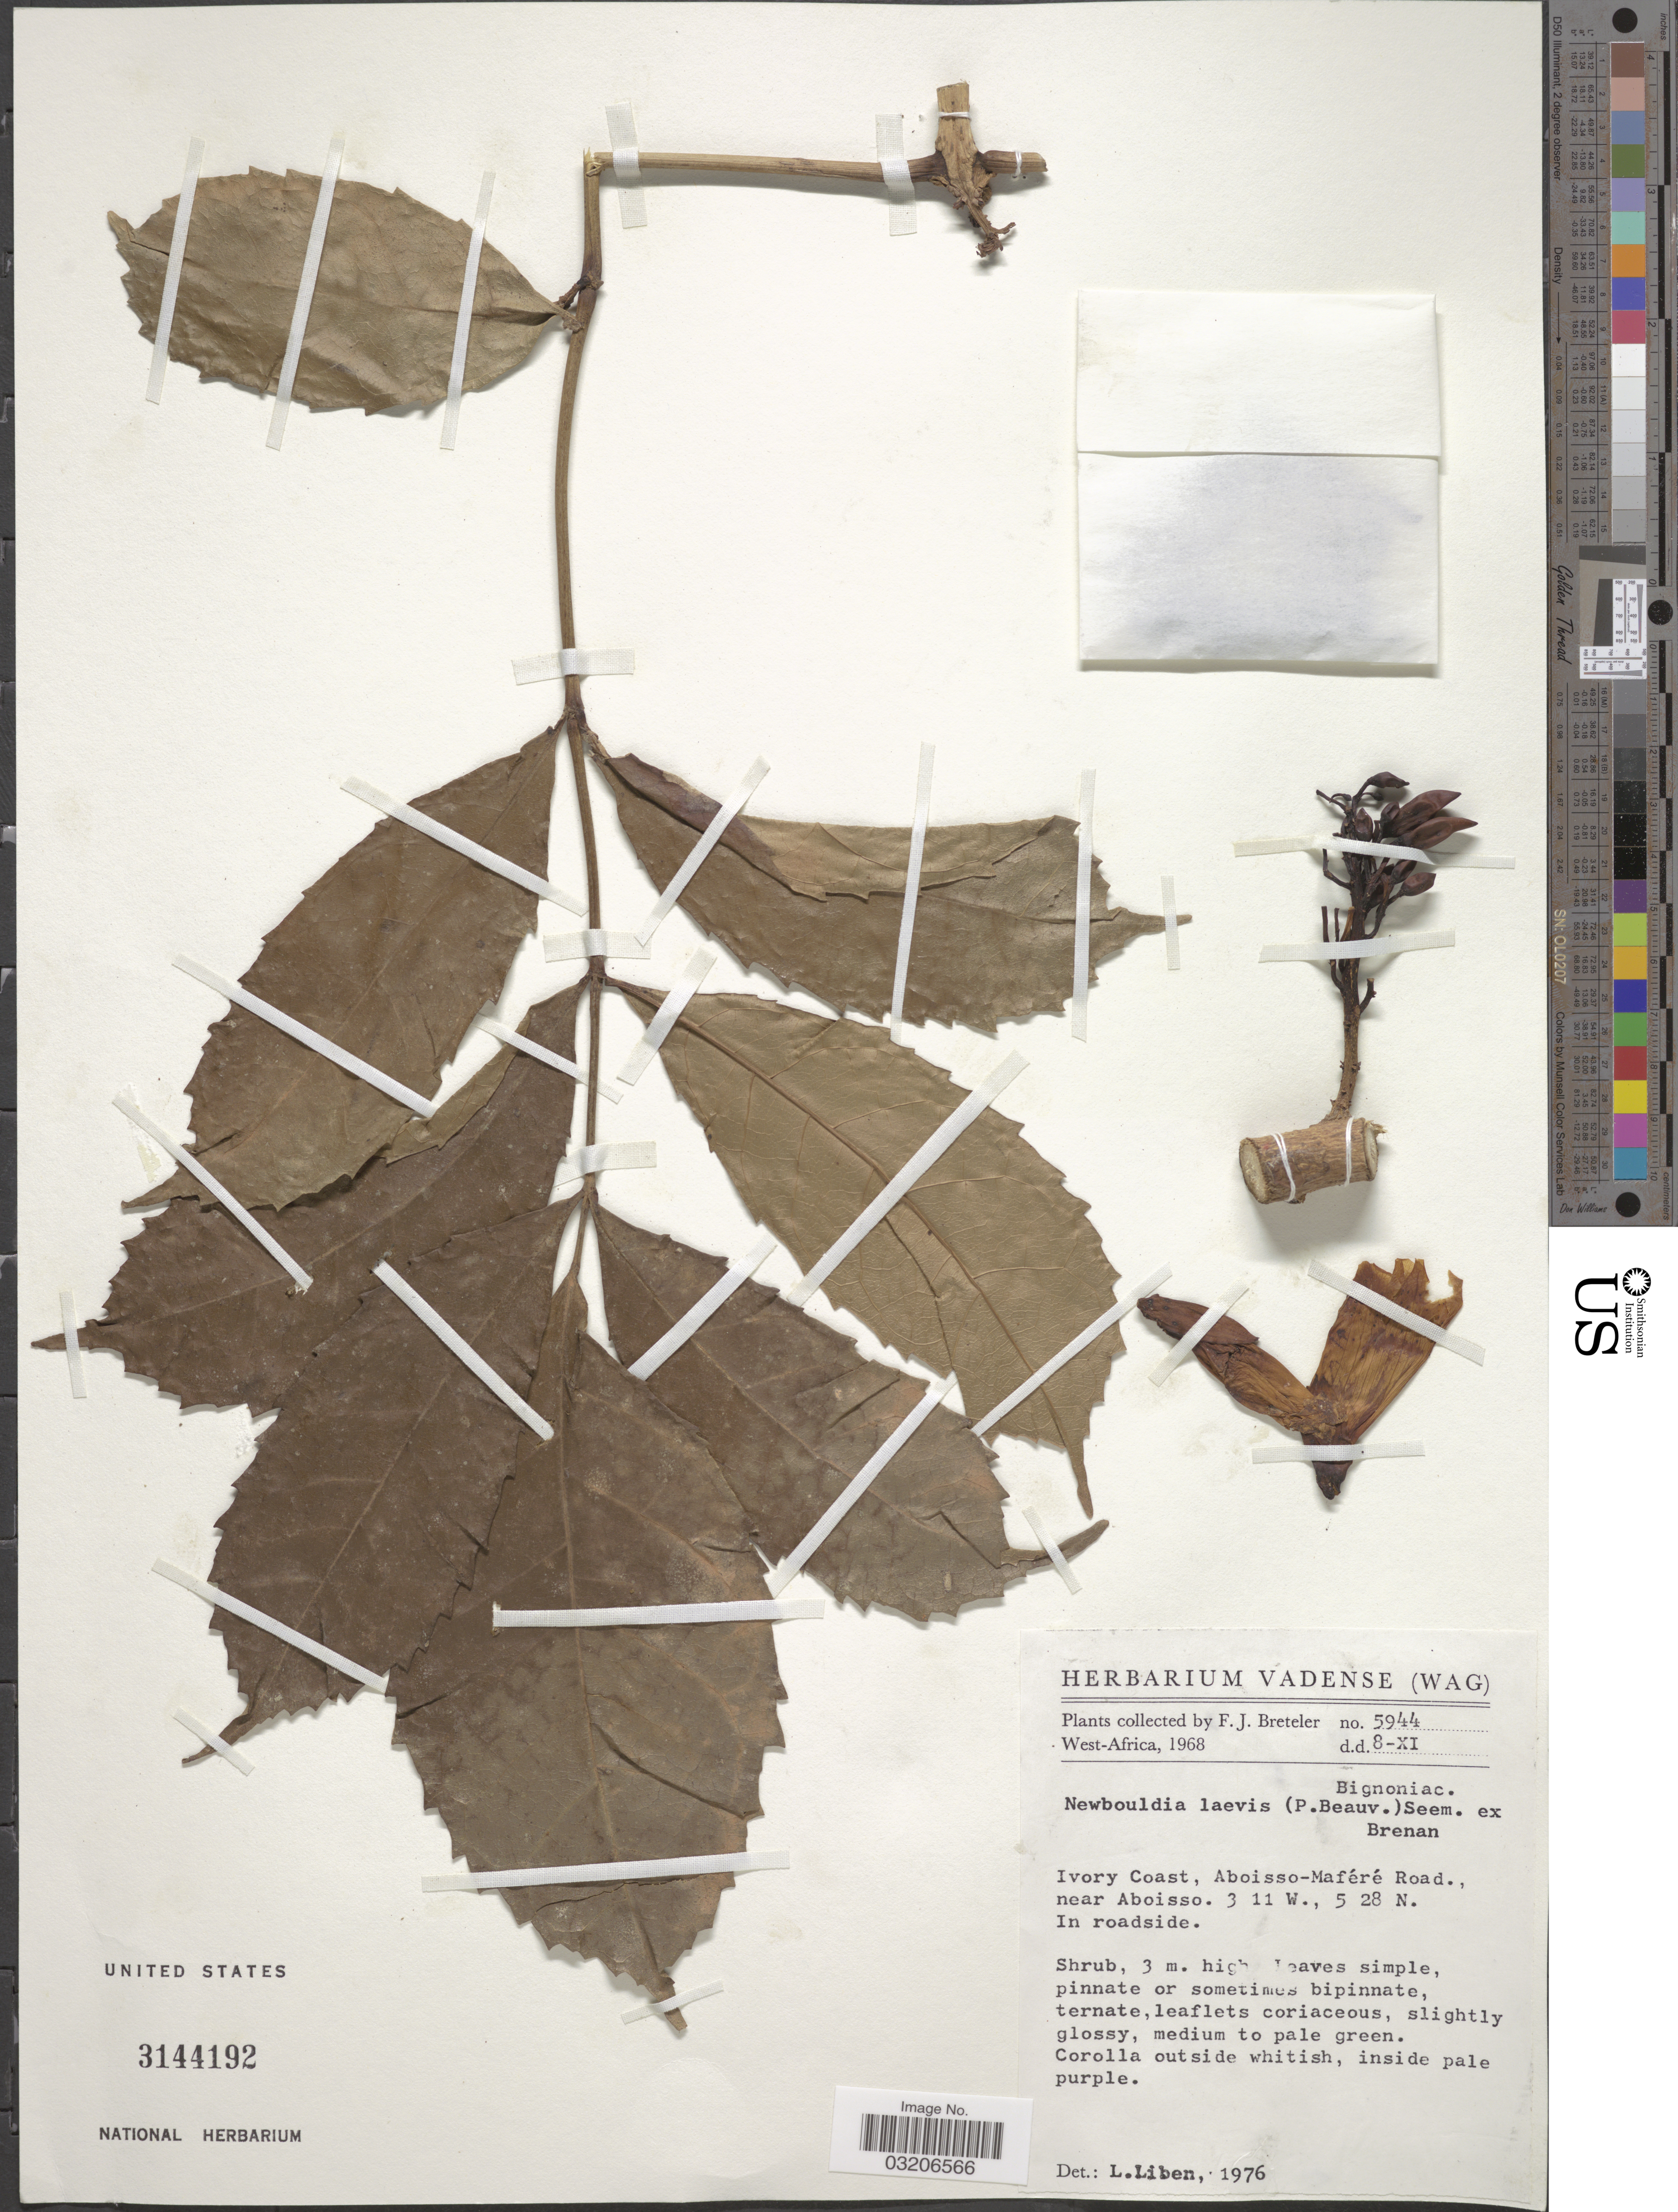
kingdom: Plantae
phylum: Tracheophyta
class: Magnoliopsida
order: Lamiales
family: Bignoniaceae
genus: Newbouldia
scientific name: Newbouldia laevis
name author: (P. Beauv.) Seem. ex Bureau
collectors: F. J. Breteler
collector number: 5944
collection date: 1968-11-08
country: Ivory Coast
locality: West-Africa. Aboisso-Maféré Road., near Aboisso.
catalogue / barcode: US 3144192